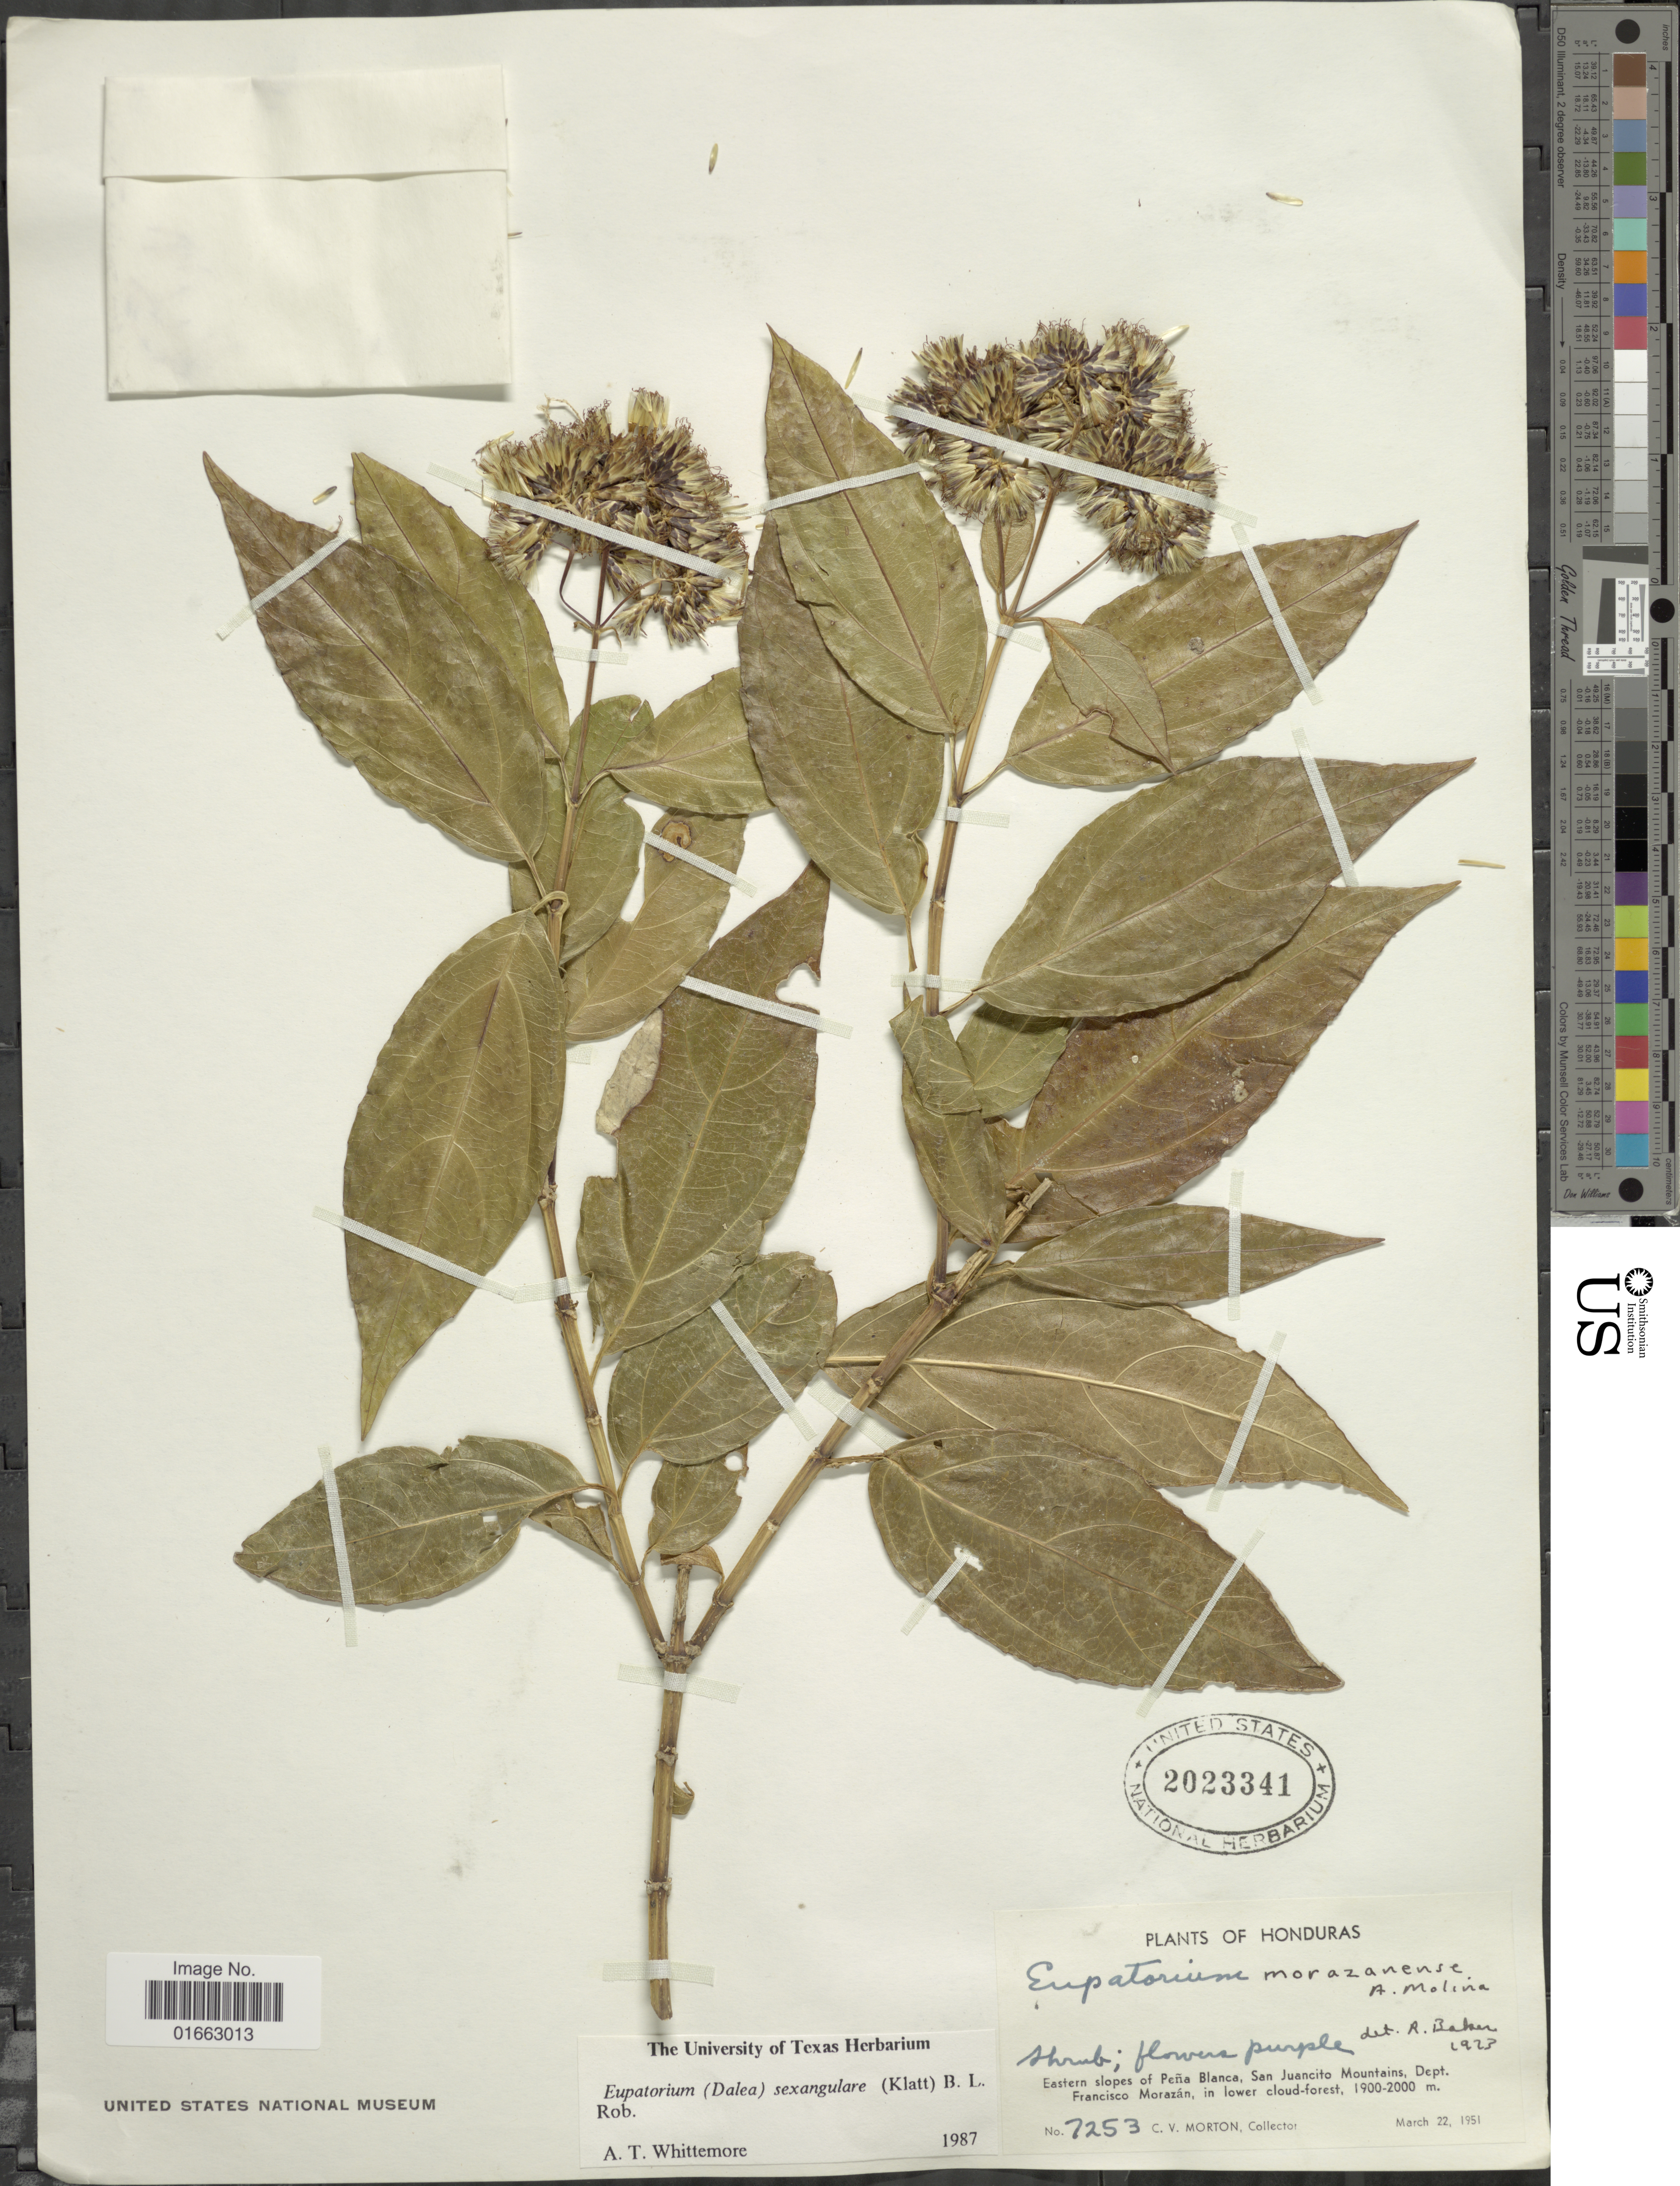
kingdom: Plantae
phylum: Tracheophyta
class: Magnoliopsida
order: Asterales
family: Asteraceae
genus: Critonia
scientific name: Critonia sexangularis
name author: (Klatt) R.M. King & H. Rob.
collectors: C. V. Morton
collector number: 7253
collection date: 1951-03-22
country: Honduras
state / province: Fco. Morazán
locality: Eastern slope of Peña Blanca, San Juancito Mountains, in lower cloud-forest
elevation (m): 1900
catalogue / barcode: US 2023341